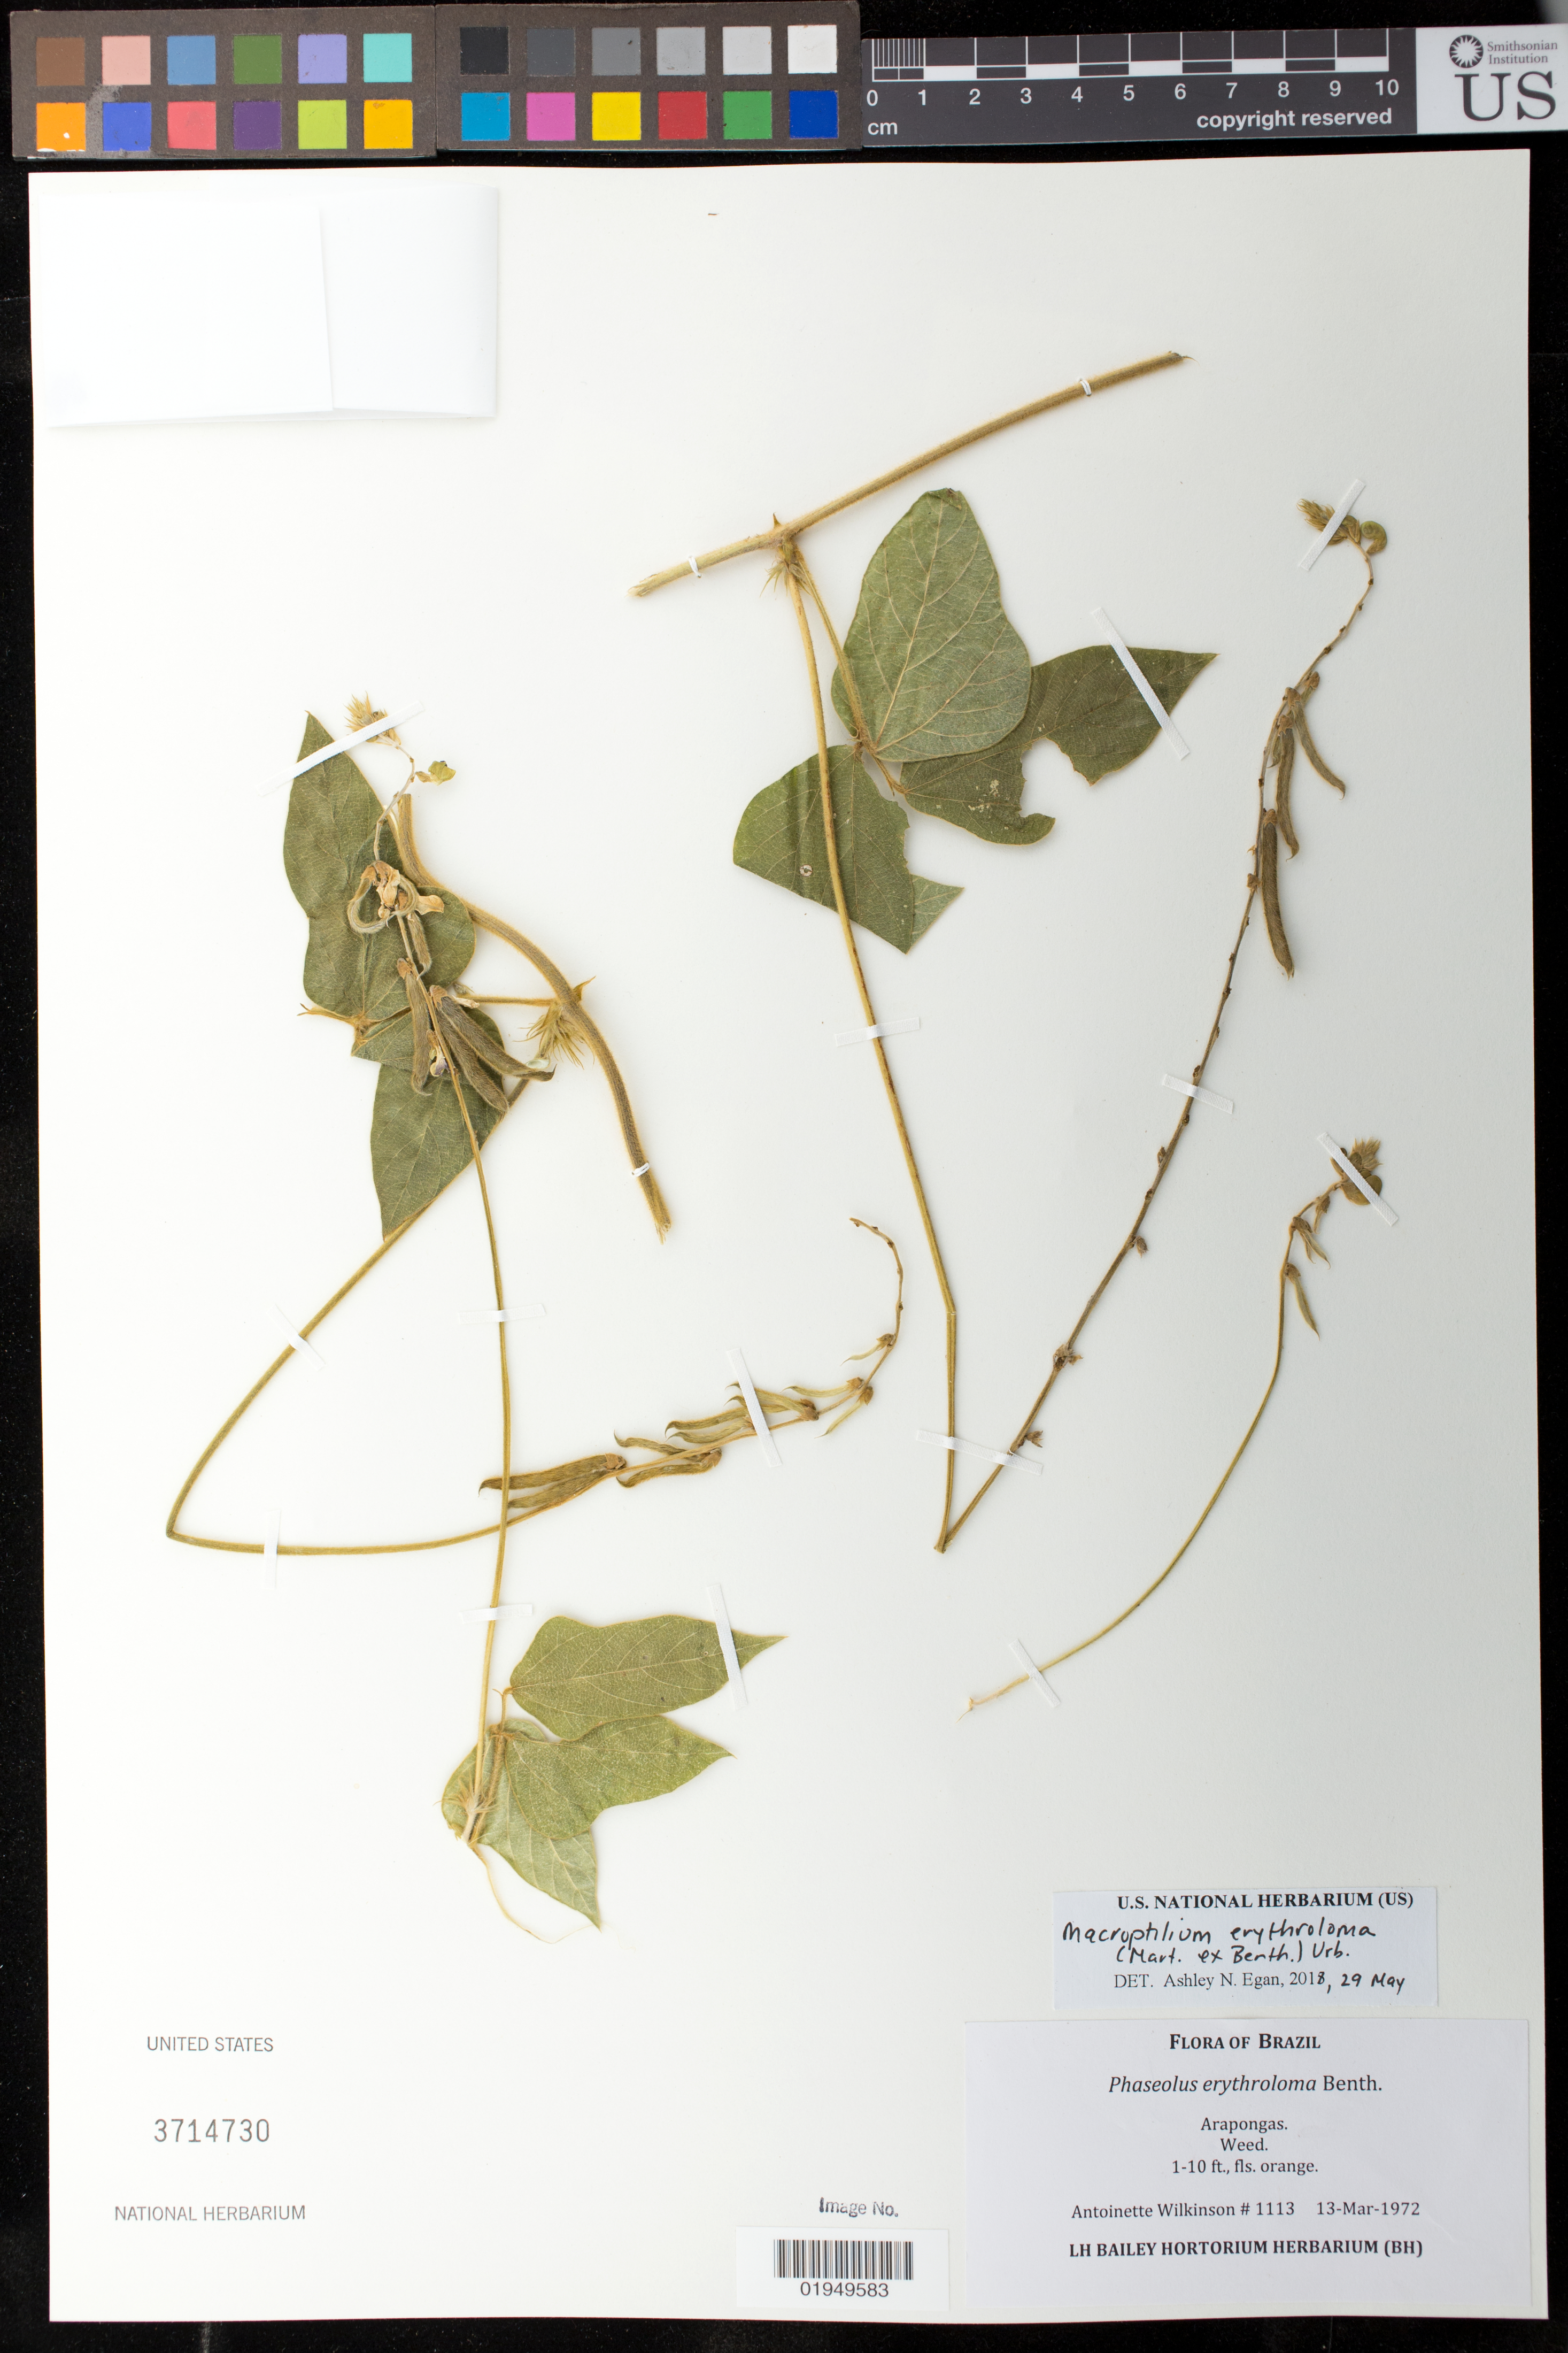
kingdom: Plantae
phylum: Tracheophyta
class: Magnoliopsida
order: Fabales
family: Fabaceae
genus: Macroptilium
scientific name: Macroptilium erythroloma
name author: (Mart. ex Benth.) Urb.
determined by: Egan, Ashley N., (US), Smithsonian Institution - National Museum of Natural History (UNITED STATES)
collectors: A. Wilkinson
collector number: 1113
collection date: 1972-03-13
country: Brazil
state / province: Minas Gerais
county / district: Araponga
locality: Arapongas.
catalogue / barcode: US 3714730